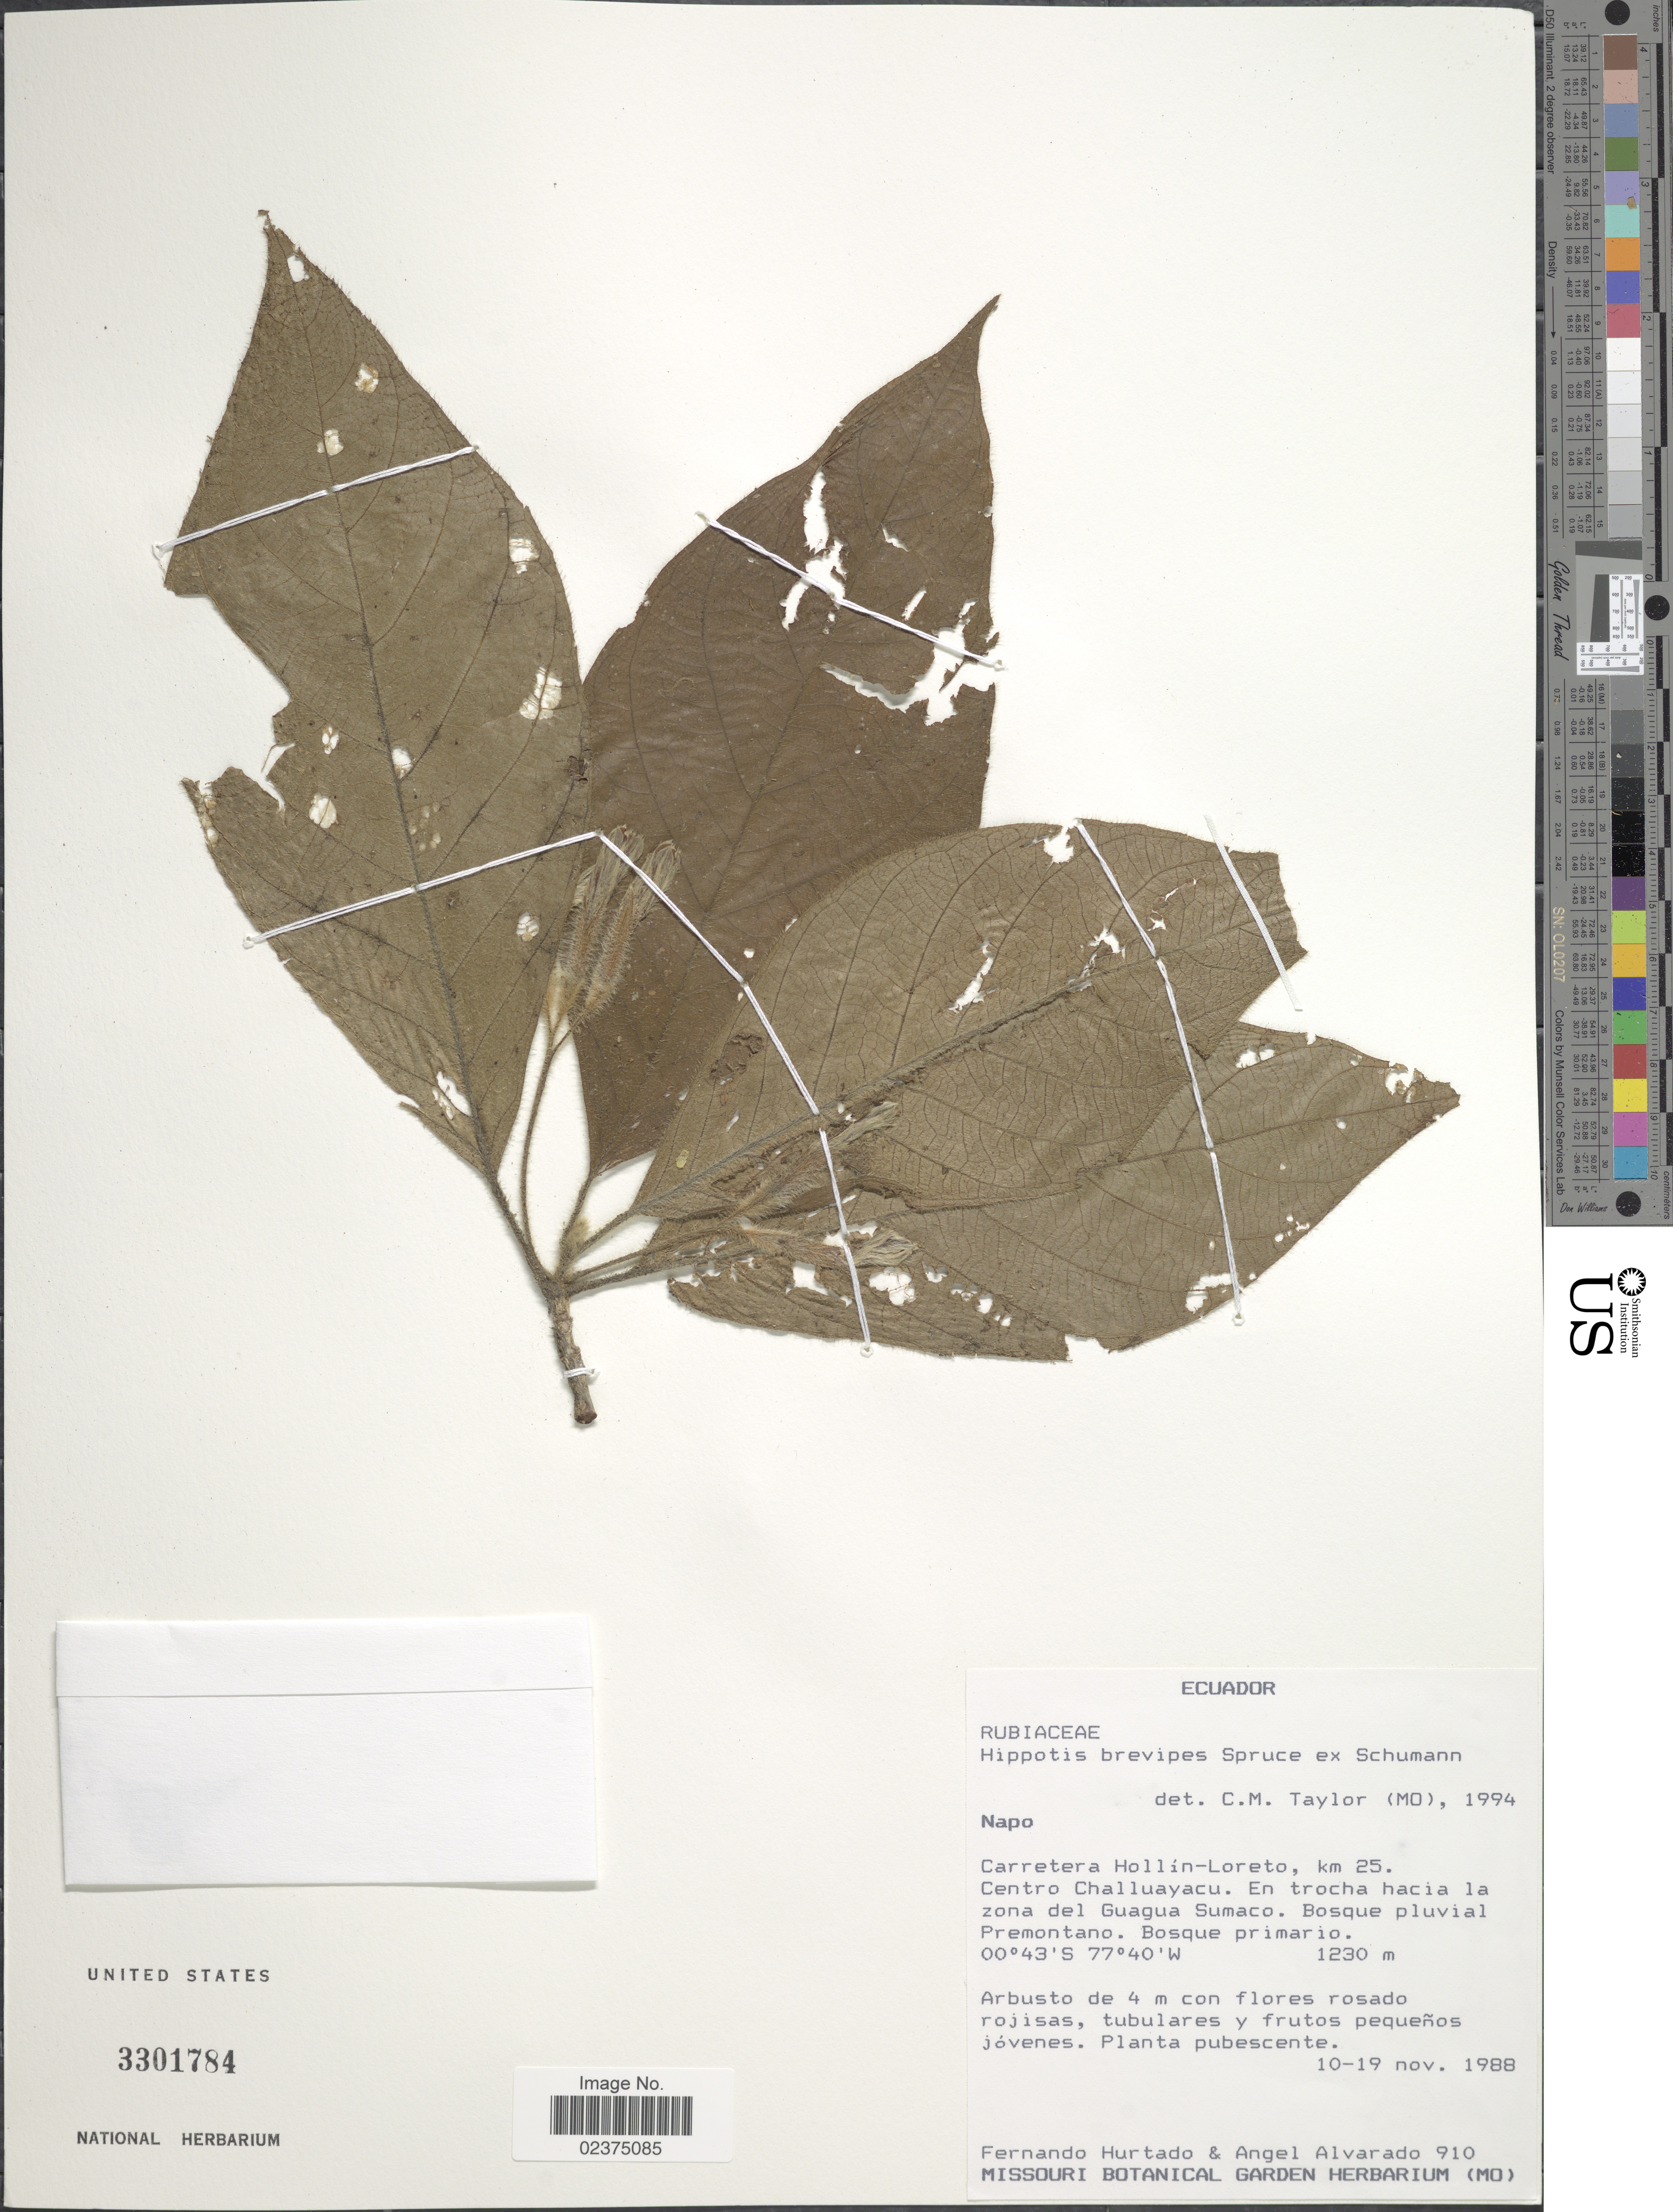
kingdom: Plantae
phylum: Tracheophyta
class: Magnoliopsida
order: Gentianales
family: Rubiaceae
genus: Hippotis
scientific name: Hippotis brevipes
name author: Spruce ex K. Schum.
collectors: F. Hurtado & A. Alvarado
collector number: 910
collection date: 1988-11-10/1988-11-19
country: Ecuador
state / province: Napo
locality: Carretera Hollin-Loreto, km 25. Centro Challuayacu, en trocha hacia la zona del Guagua Sumaco, Bosque pluvial Premontano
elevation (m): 1230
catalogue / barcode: US 3301784